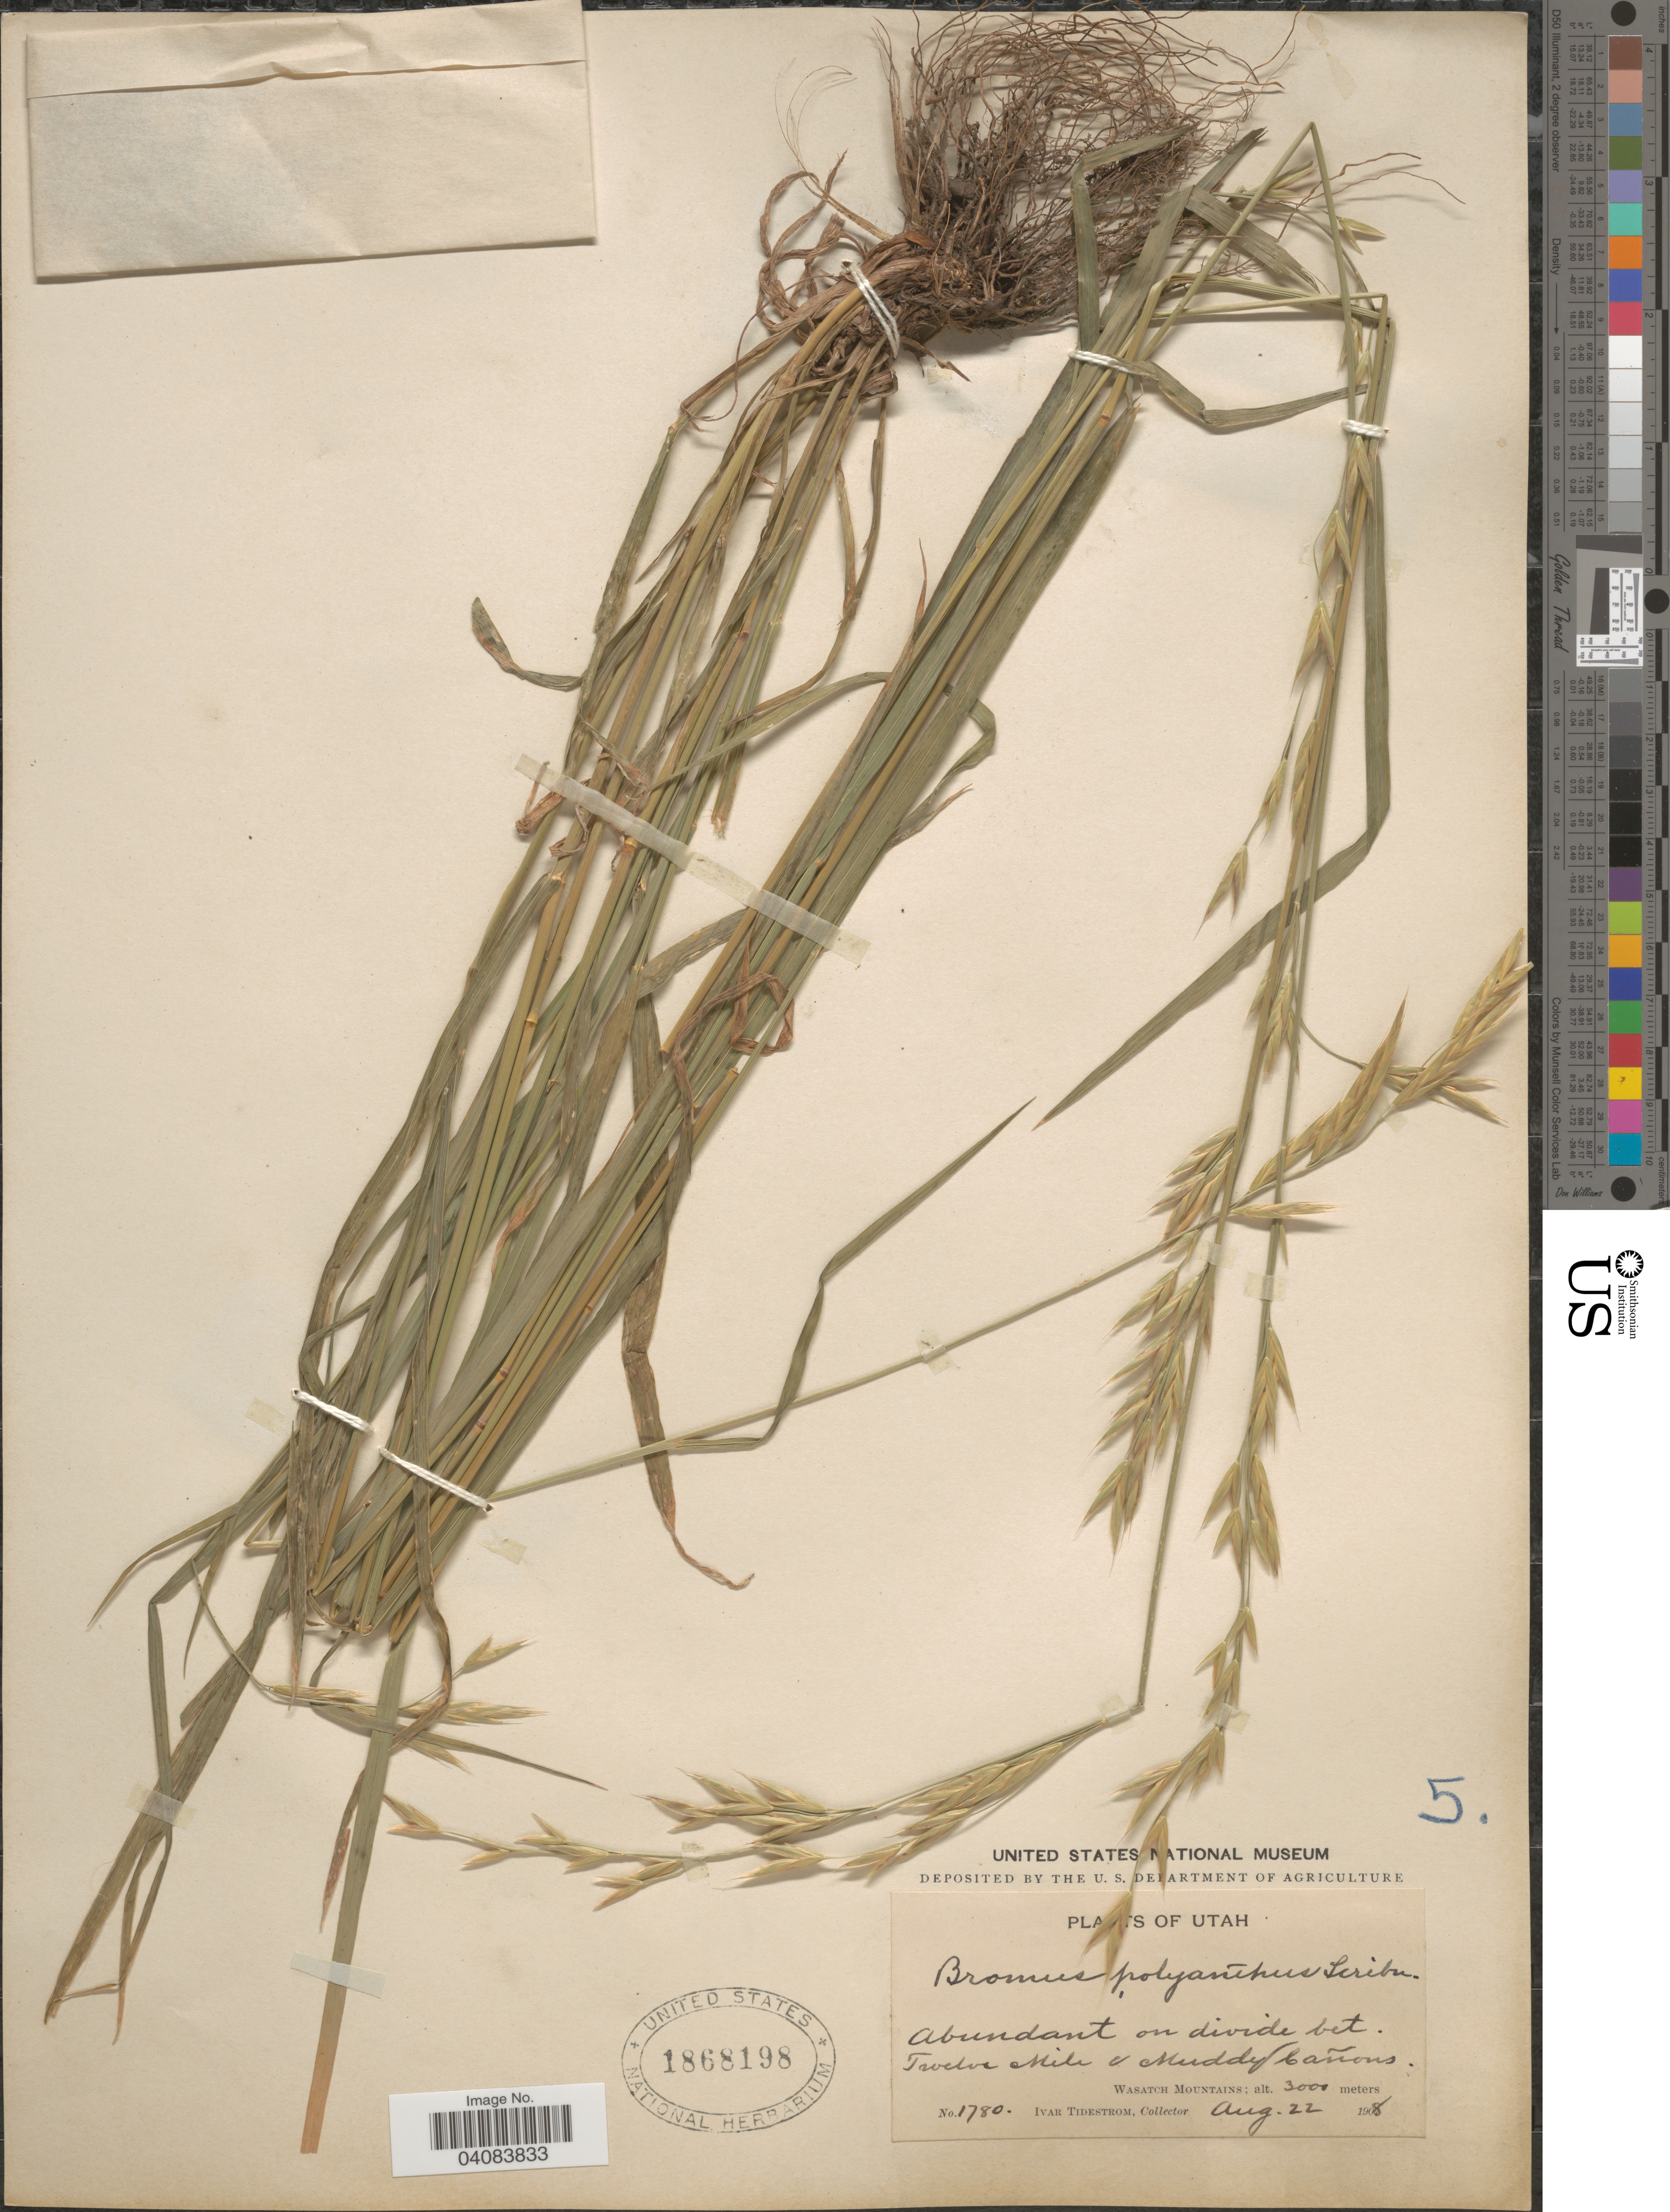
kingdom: Plantae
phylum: Tracheophyta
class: Liliopsida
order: Poales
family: Poaceae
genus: Bromus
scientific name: Bromus polyanthus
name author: Scribn. ex Shear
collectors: I. F. Tidestrom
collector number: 1780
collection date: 1908-08-22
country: United States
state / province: Utah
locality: Abundant on divide bet. Twelve Mile & Muddy Cañons. Wasatch Mountains.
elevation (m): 3000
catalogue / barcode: US 1868198